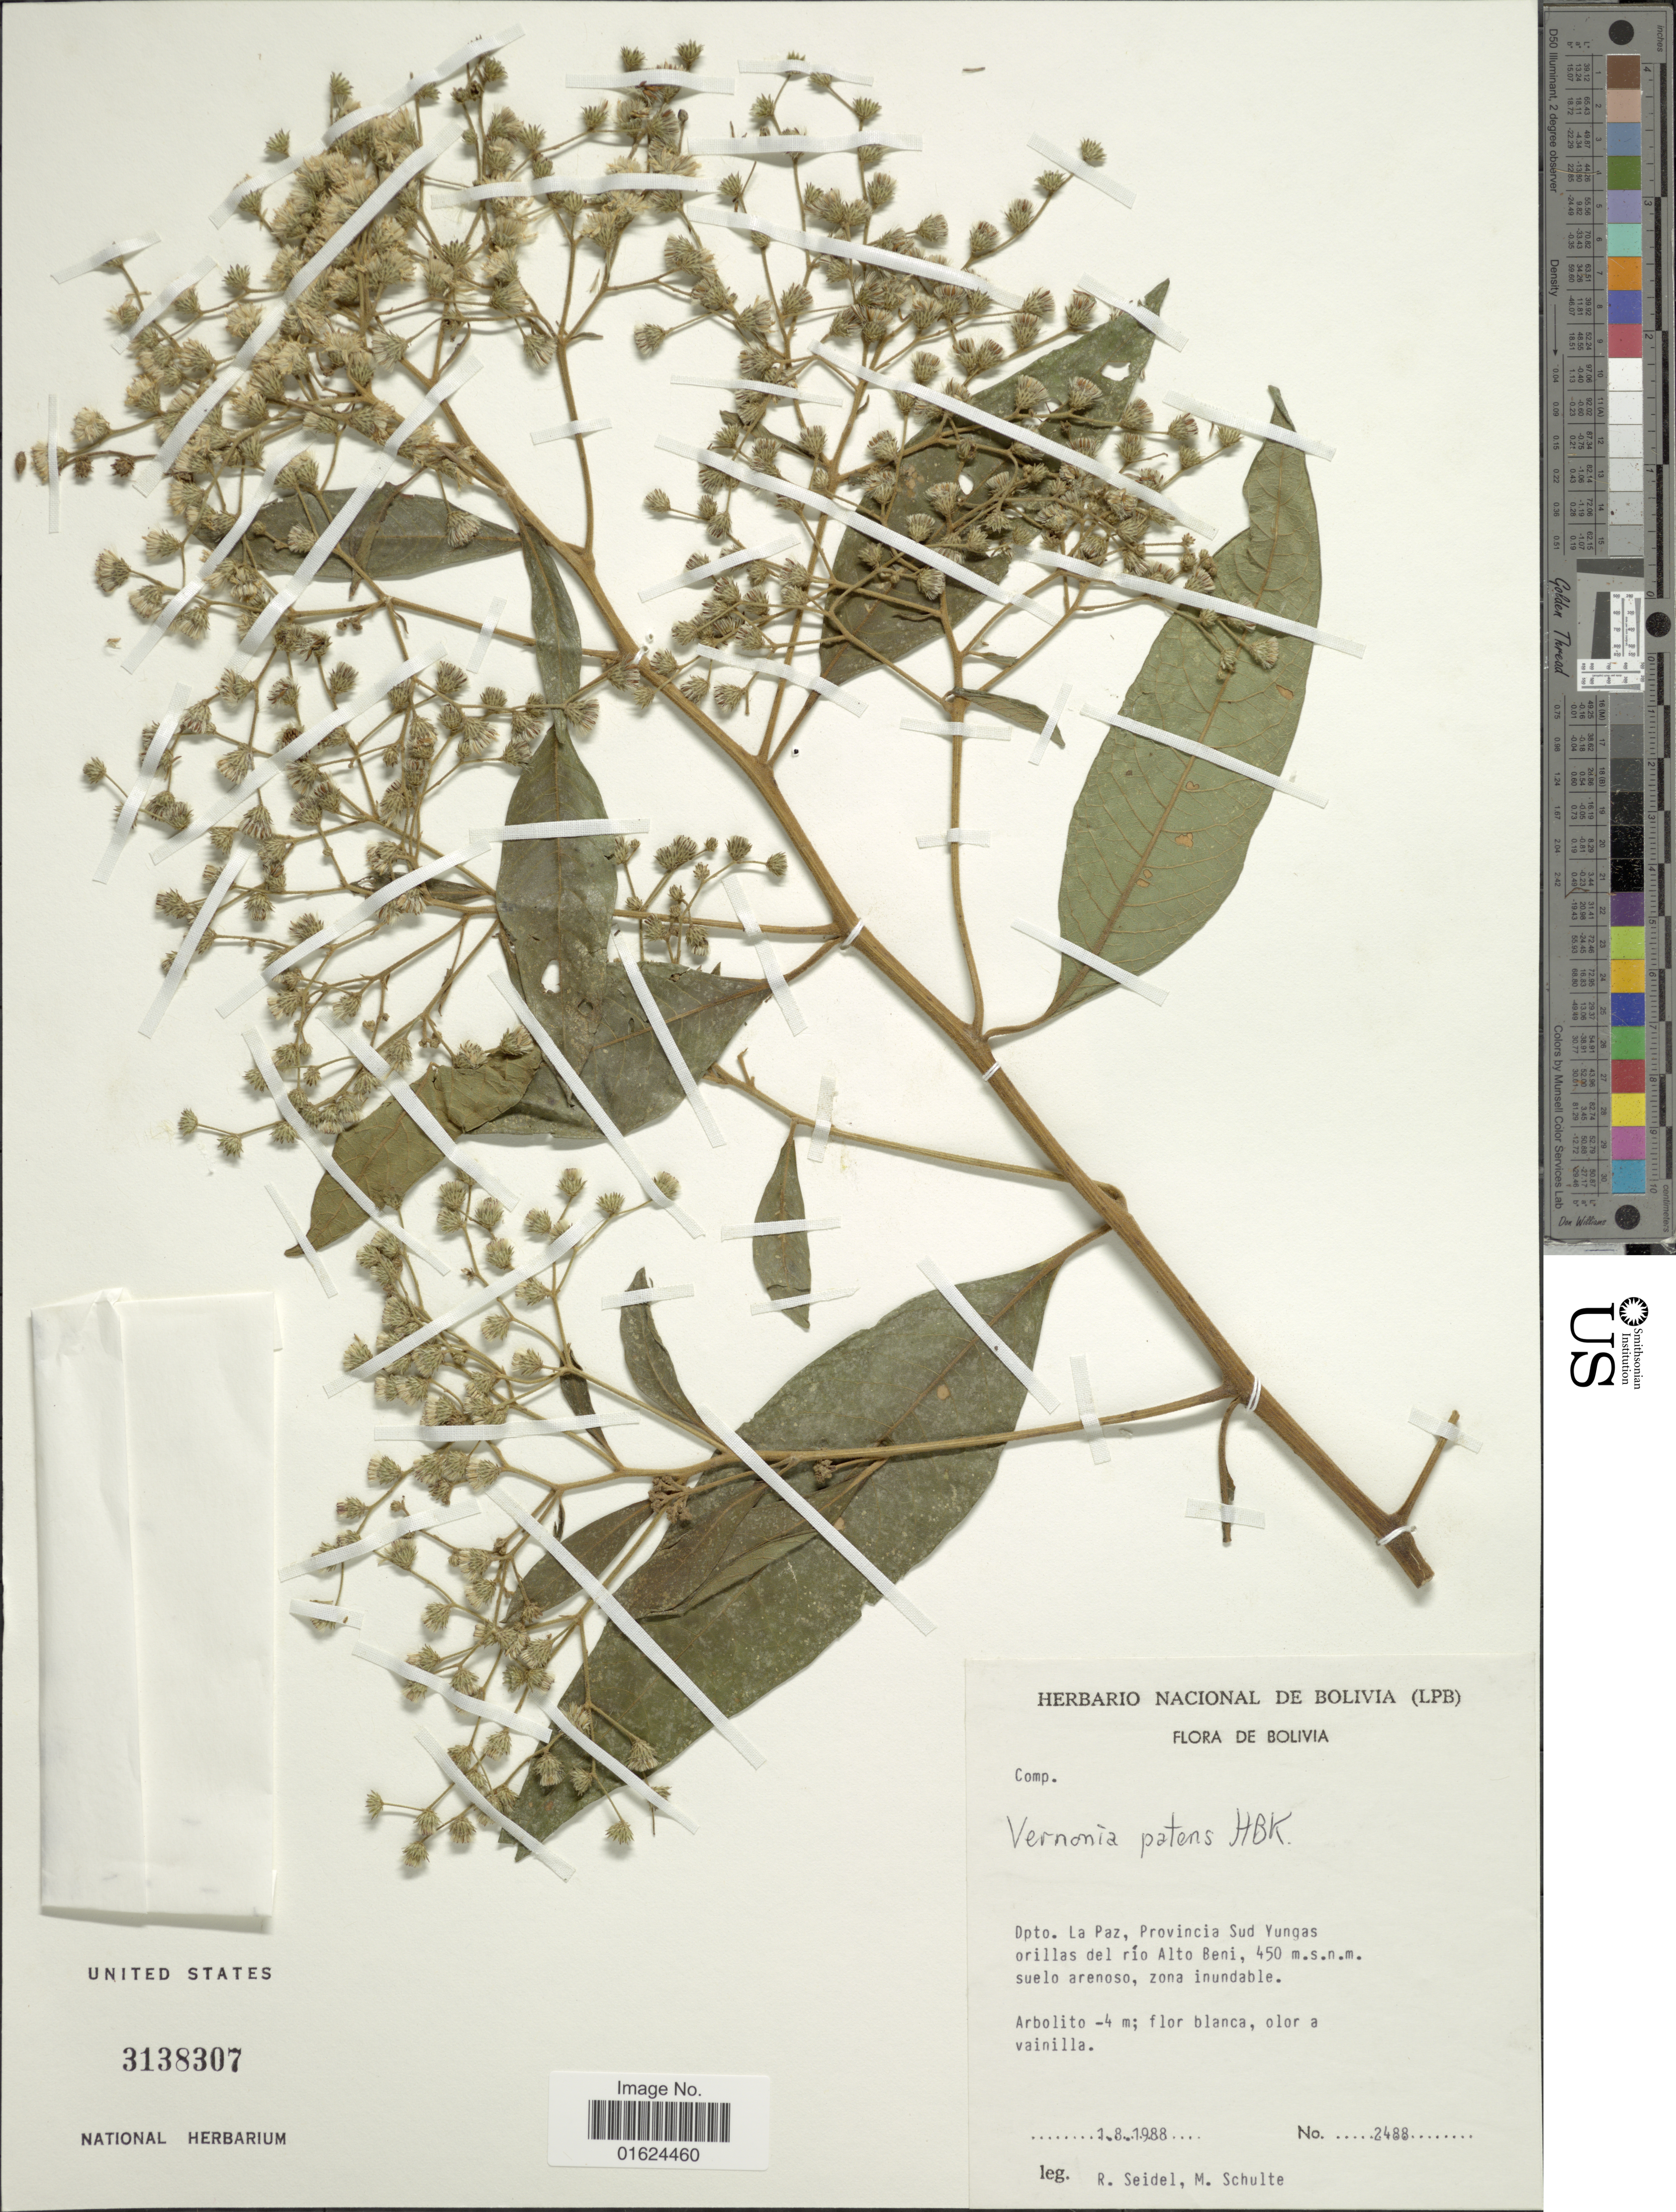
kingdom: Plantae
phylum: Tracheophyta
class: Magnoliopsida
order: Asterales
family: Asteraceae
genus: Vernonanthura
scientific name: Vernonanthura patens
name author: (Kunth) H. Rob.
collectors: R. Seidel & M. Schulte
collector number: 2488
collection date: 1988-08-01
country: Bolivia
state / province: La Paz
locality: Dpto La Paz, Provincia Sud yungas orillas del río Alto Beni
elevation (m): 450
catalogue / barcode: US 3138307